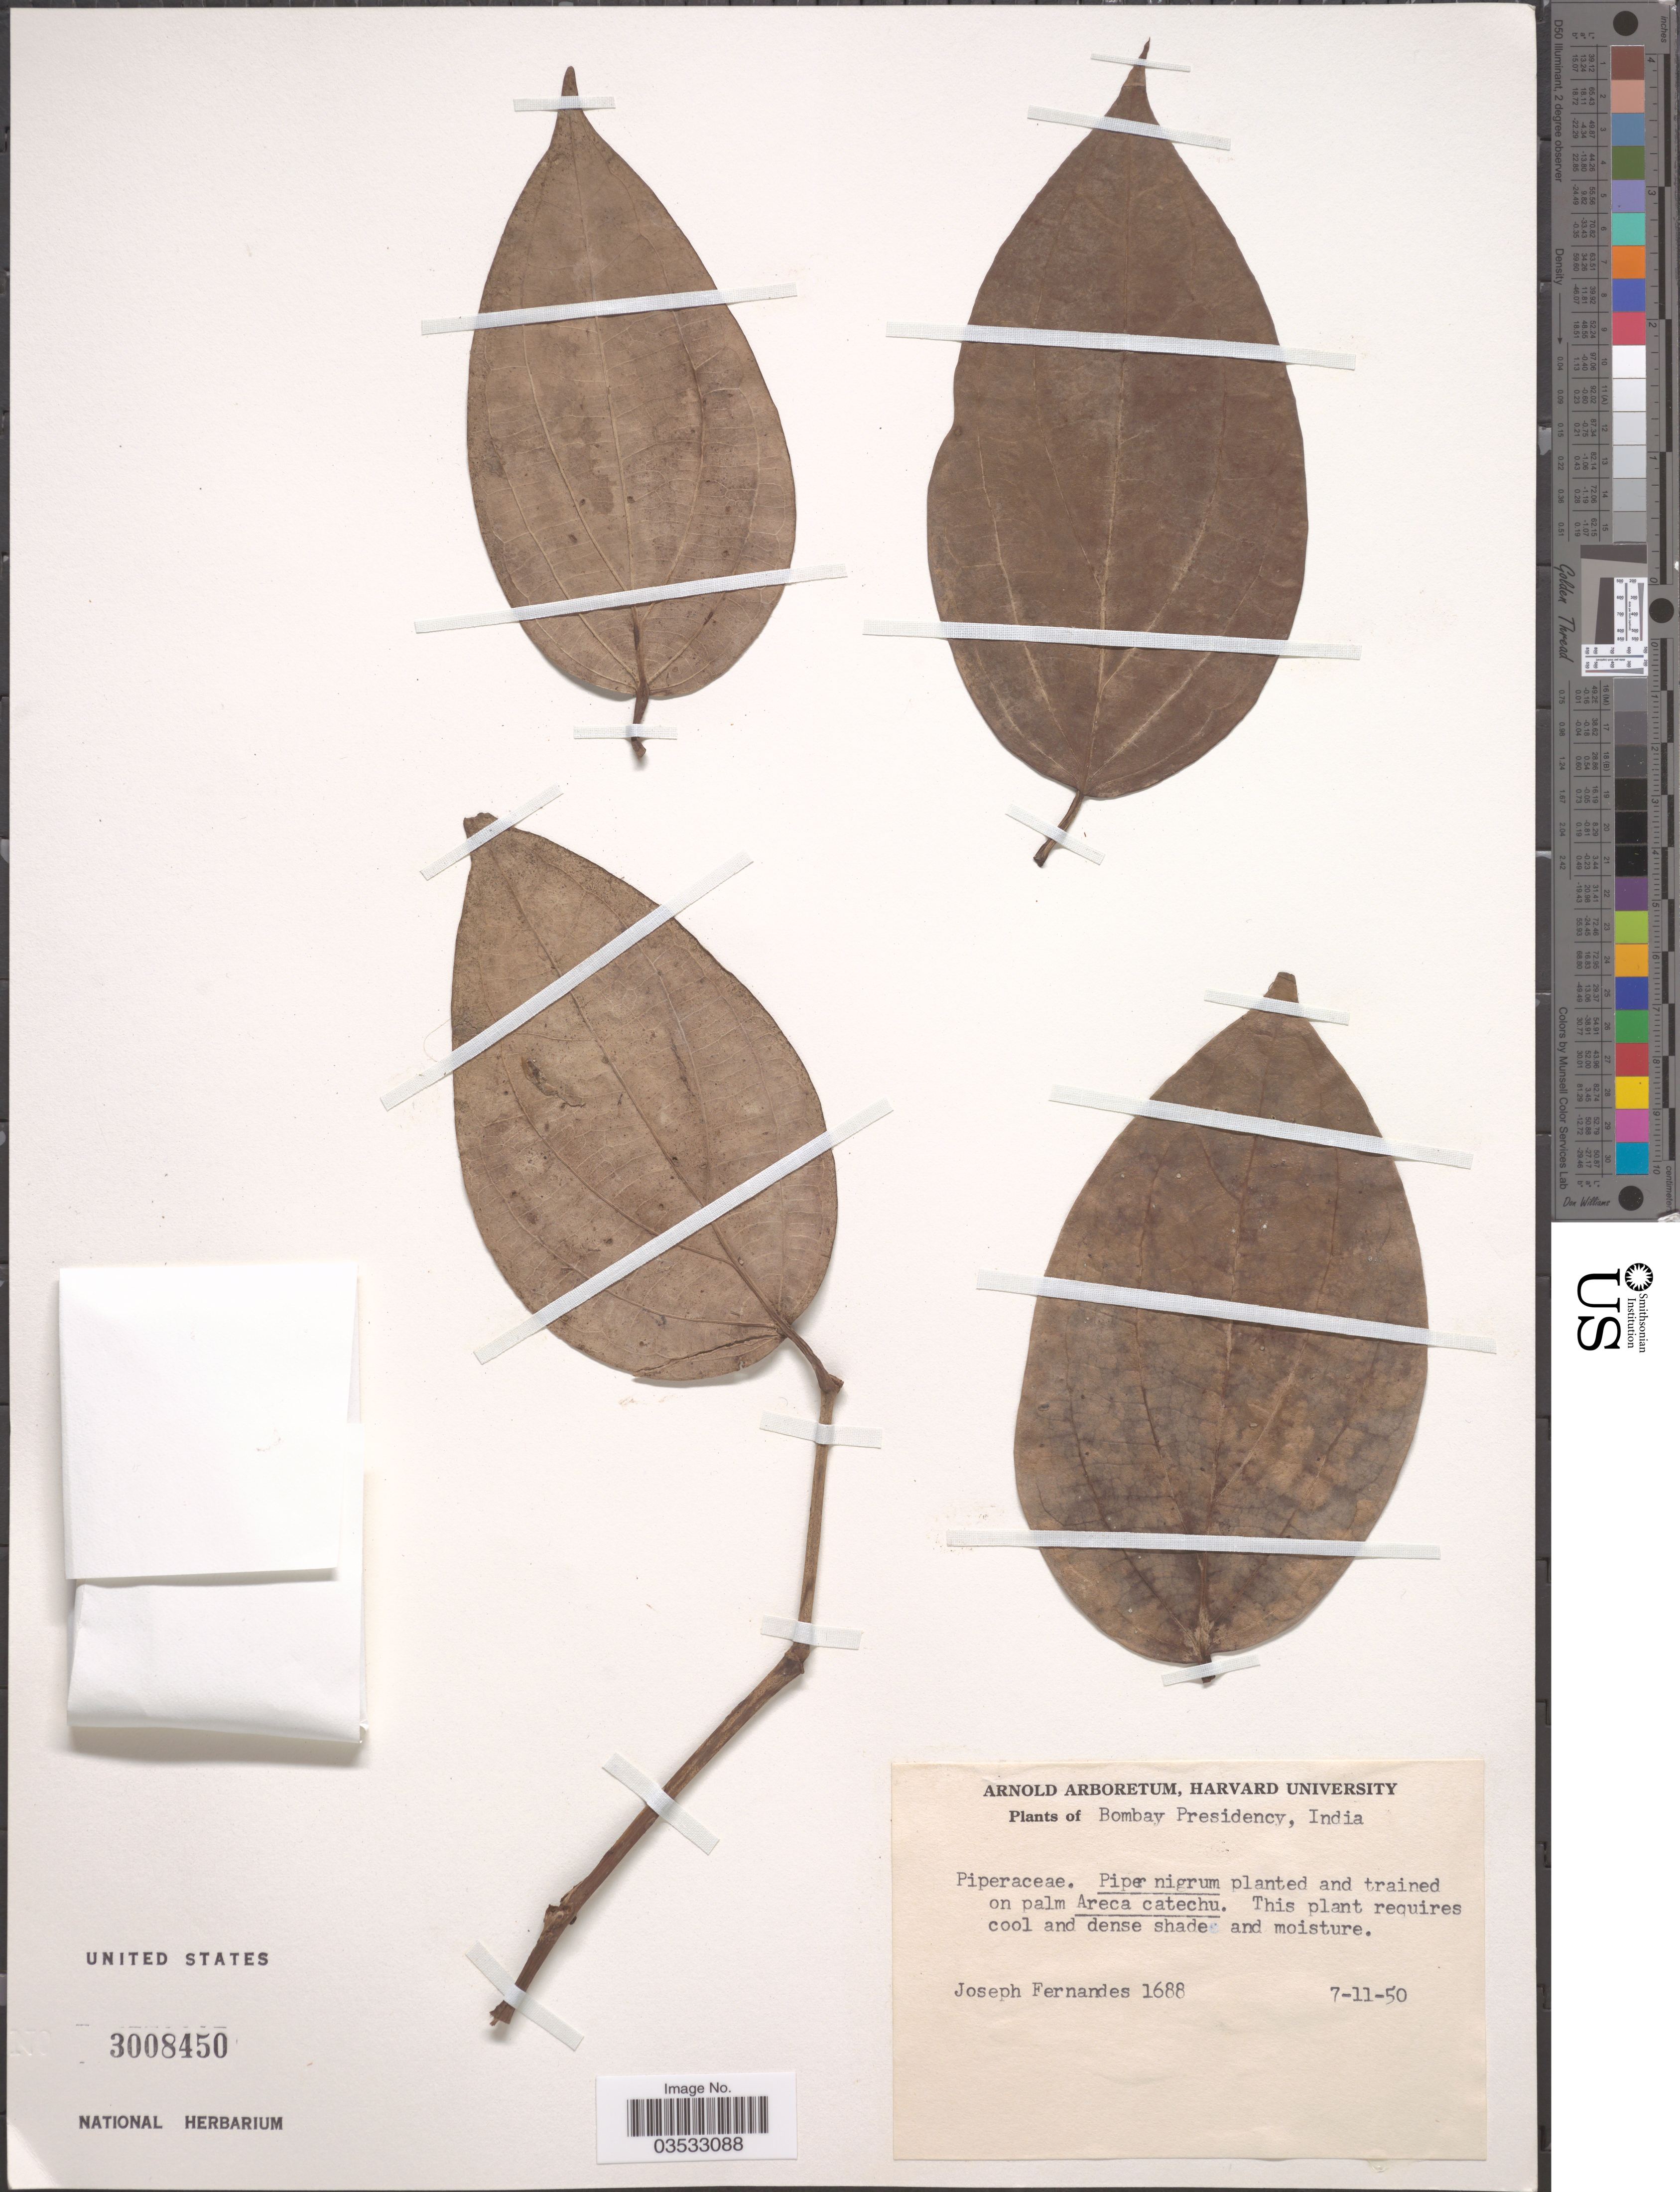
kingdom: Plantae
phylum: Tracheophyta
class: Magnoliopsida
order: Piperales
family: Piperaceae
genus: Piper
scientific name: Piper nigrum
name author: L.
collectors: J. Fernandes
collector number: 1688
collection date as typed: Transcribed d/m/y: 7/11/50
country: India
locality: Bombay Presidency.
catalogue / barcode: US 3008450